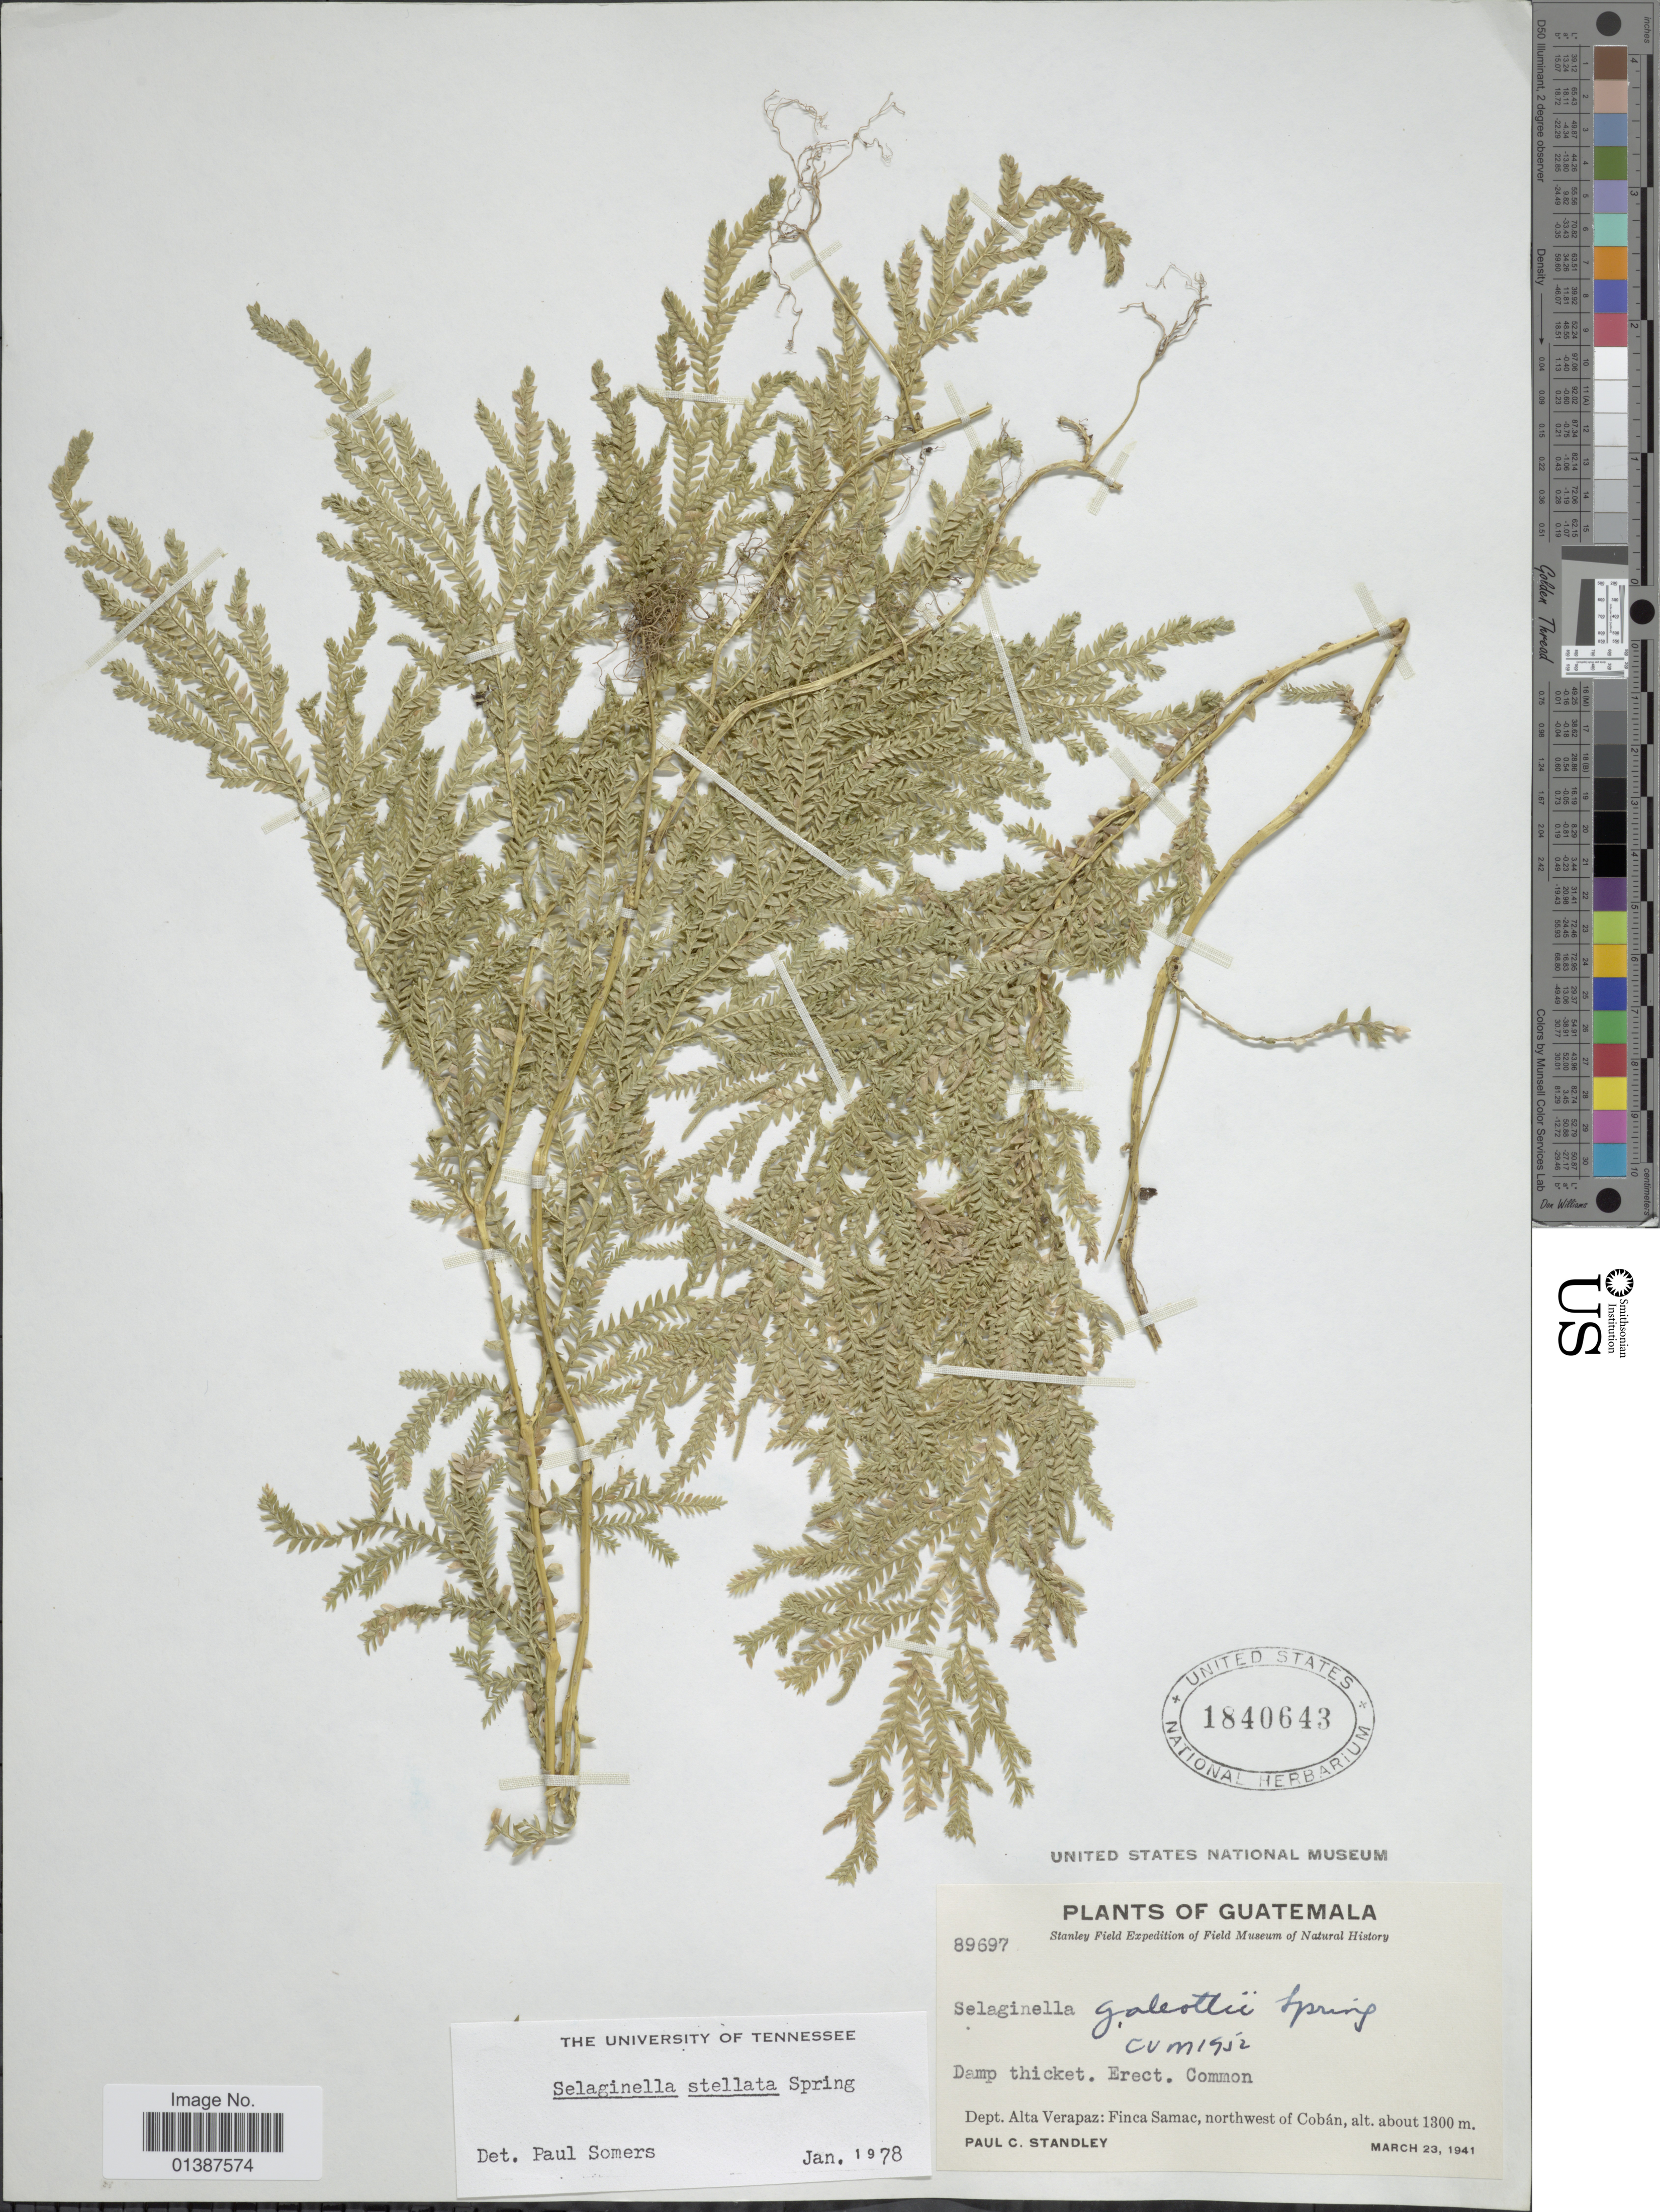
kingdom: Plantae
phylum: Tracheophyta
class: Lycopodiopsida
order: Selaginellales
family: Selaginellaceae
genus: Selaginella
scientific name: Selaginella galeottii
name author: Spring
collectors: P. C. Standley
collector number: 89697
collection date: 1941-03-23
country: Guatemala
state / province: Alta Verapaz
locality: Dept Alta Verapaz: Finca Samac, northwest of Cobán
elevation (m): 1300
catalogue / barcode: US 1840643